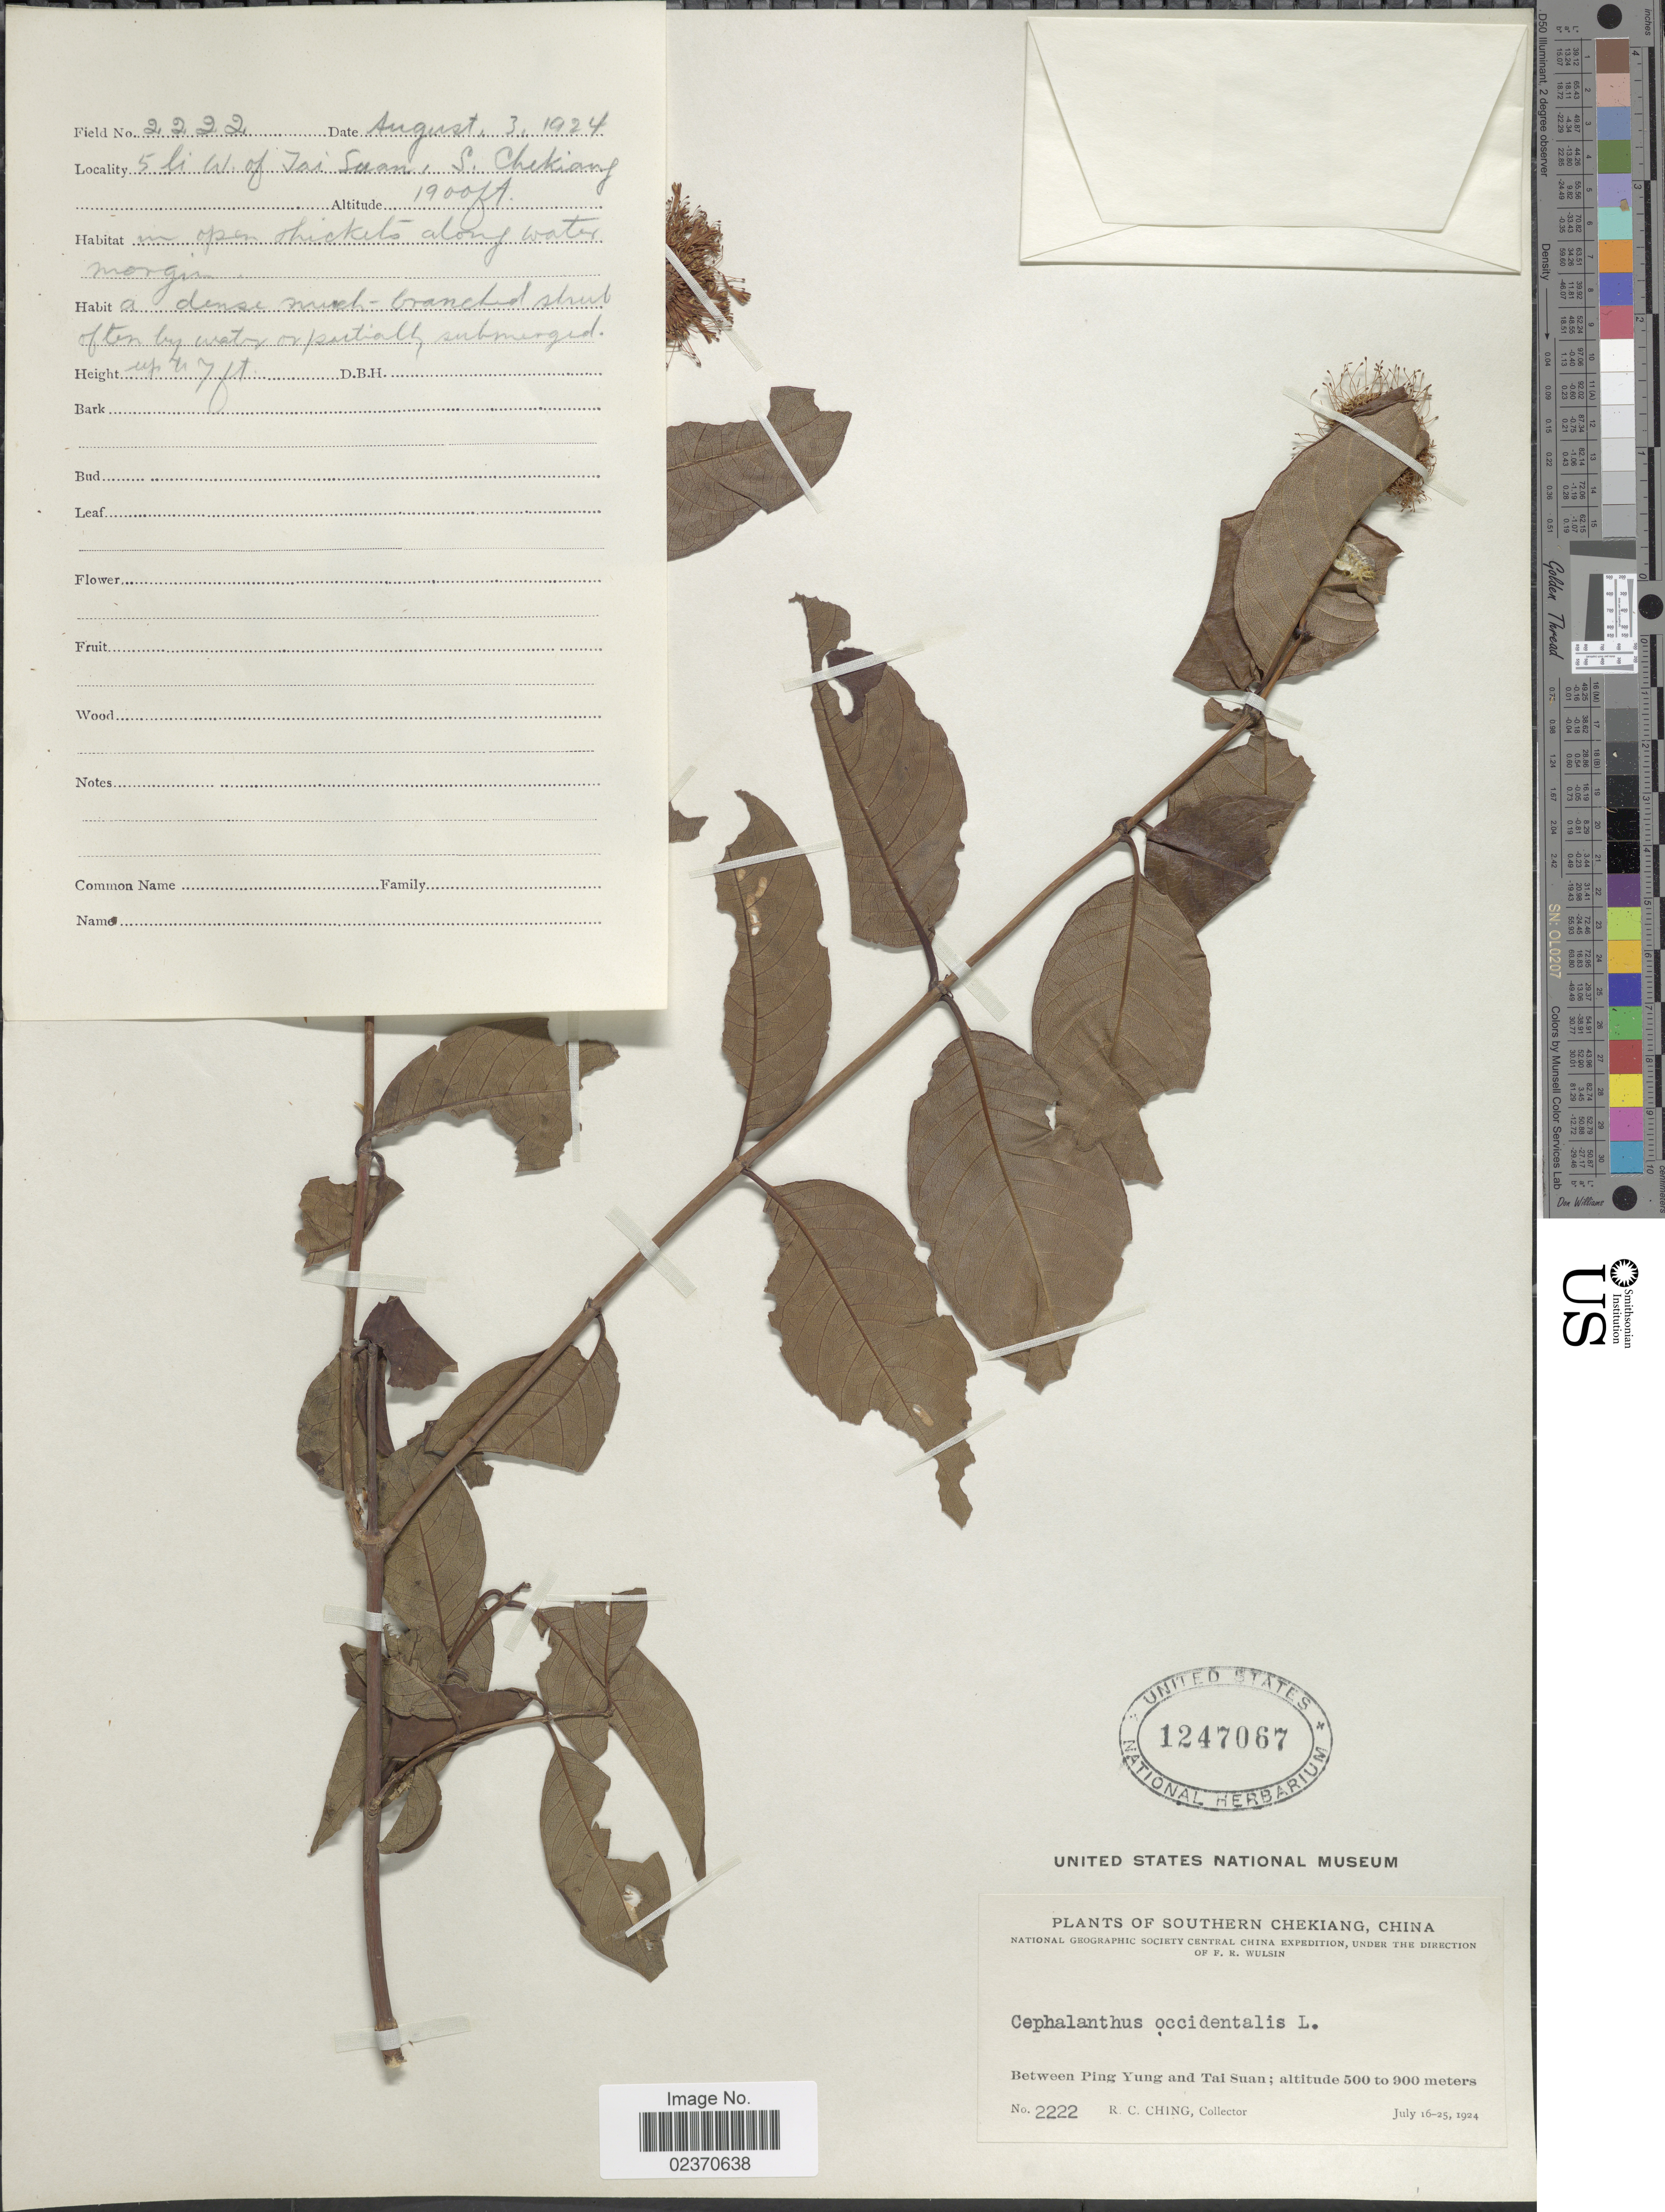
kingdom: Plantae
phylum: Tracheophyta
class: Magnoliopsida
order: Gentianales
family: Rubiaceae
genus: Cephalanthus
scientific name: Cephalanthus occidentalis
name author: L.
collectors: R. C. Ching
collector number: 2222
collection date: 1924-08-03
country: China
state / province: Zhejiang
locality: Southern Chekiang, China, Between Ping Yung and Tai Shan, 5 km, W. of Tai Suan, S. Chekiang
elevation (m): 579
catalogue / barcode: US 1247067